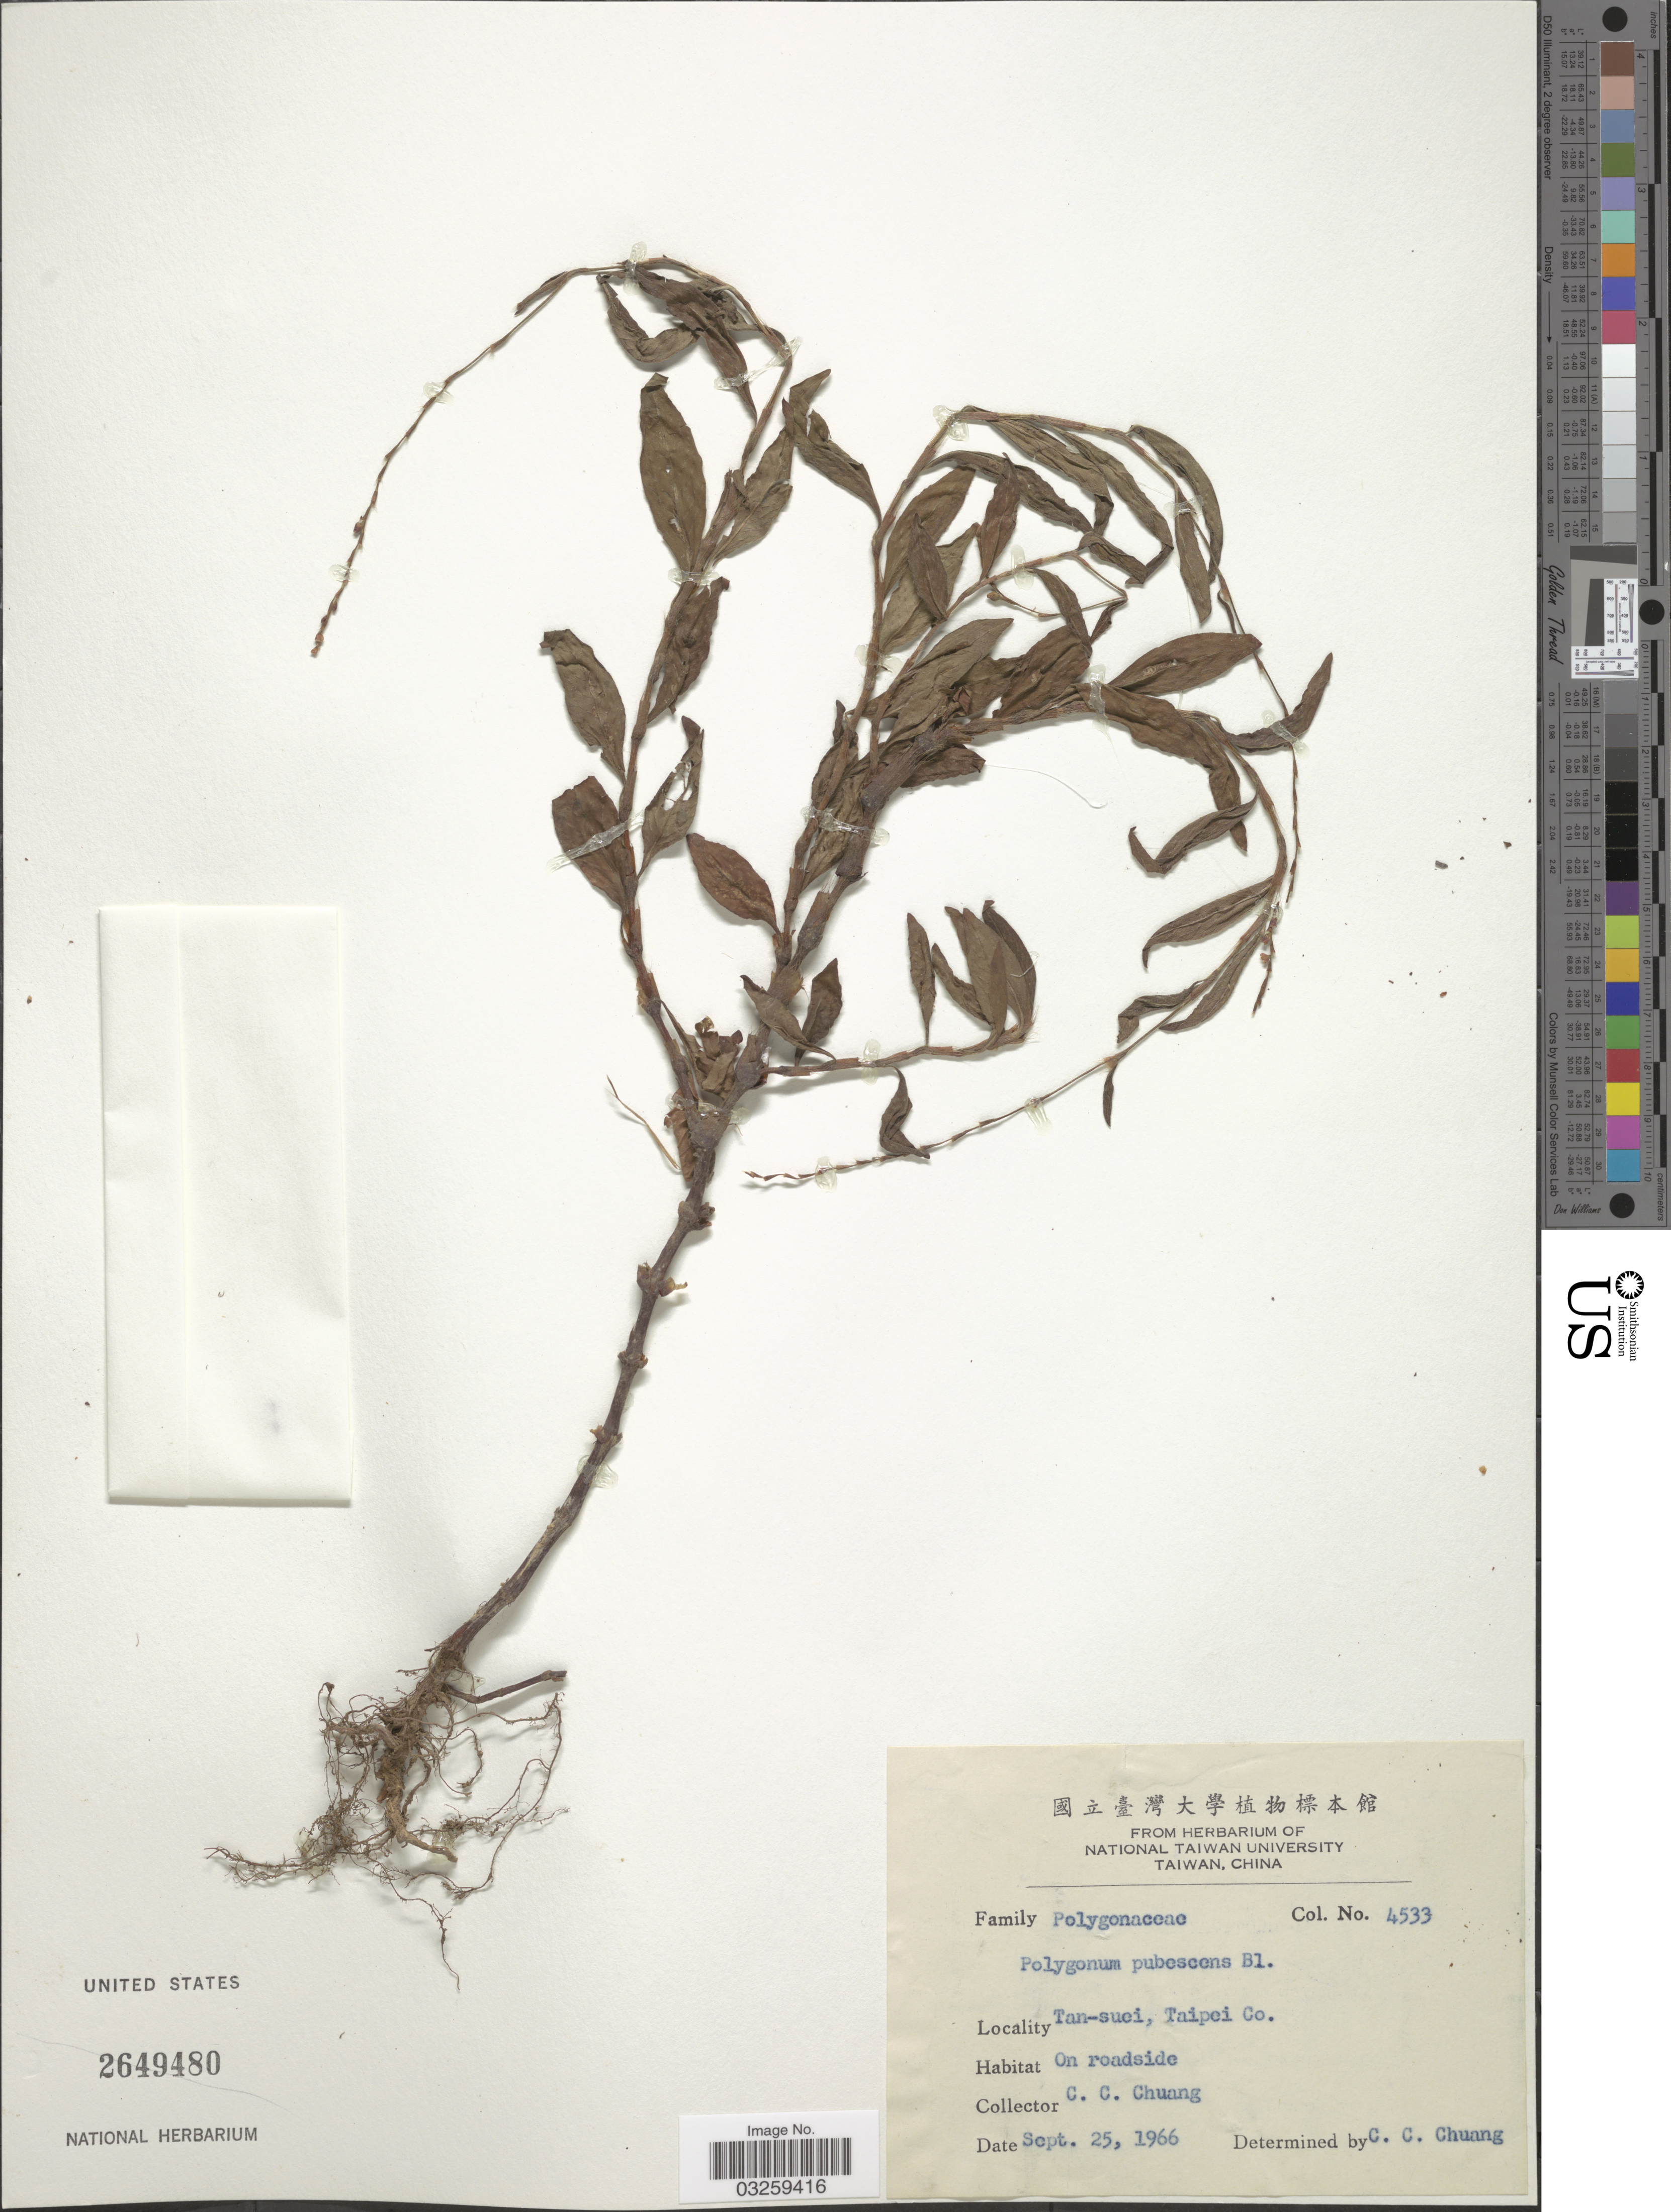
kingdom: Plantae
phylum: Tracheophyta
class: Magnoliopsida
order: Caryophyllales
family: Polygonaceae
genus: Polygonum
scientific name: Polygonum pubescens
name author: Blume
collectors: C. C. Chuang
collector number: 4533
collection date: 1966-09-25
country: Taiwan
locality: Tan-suei, Taipei Co.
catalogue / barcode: US 2649480